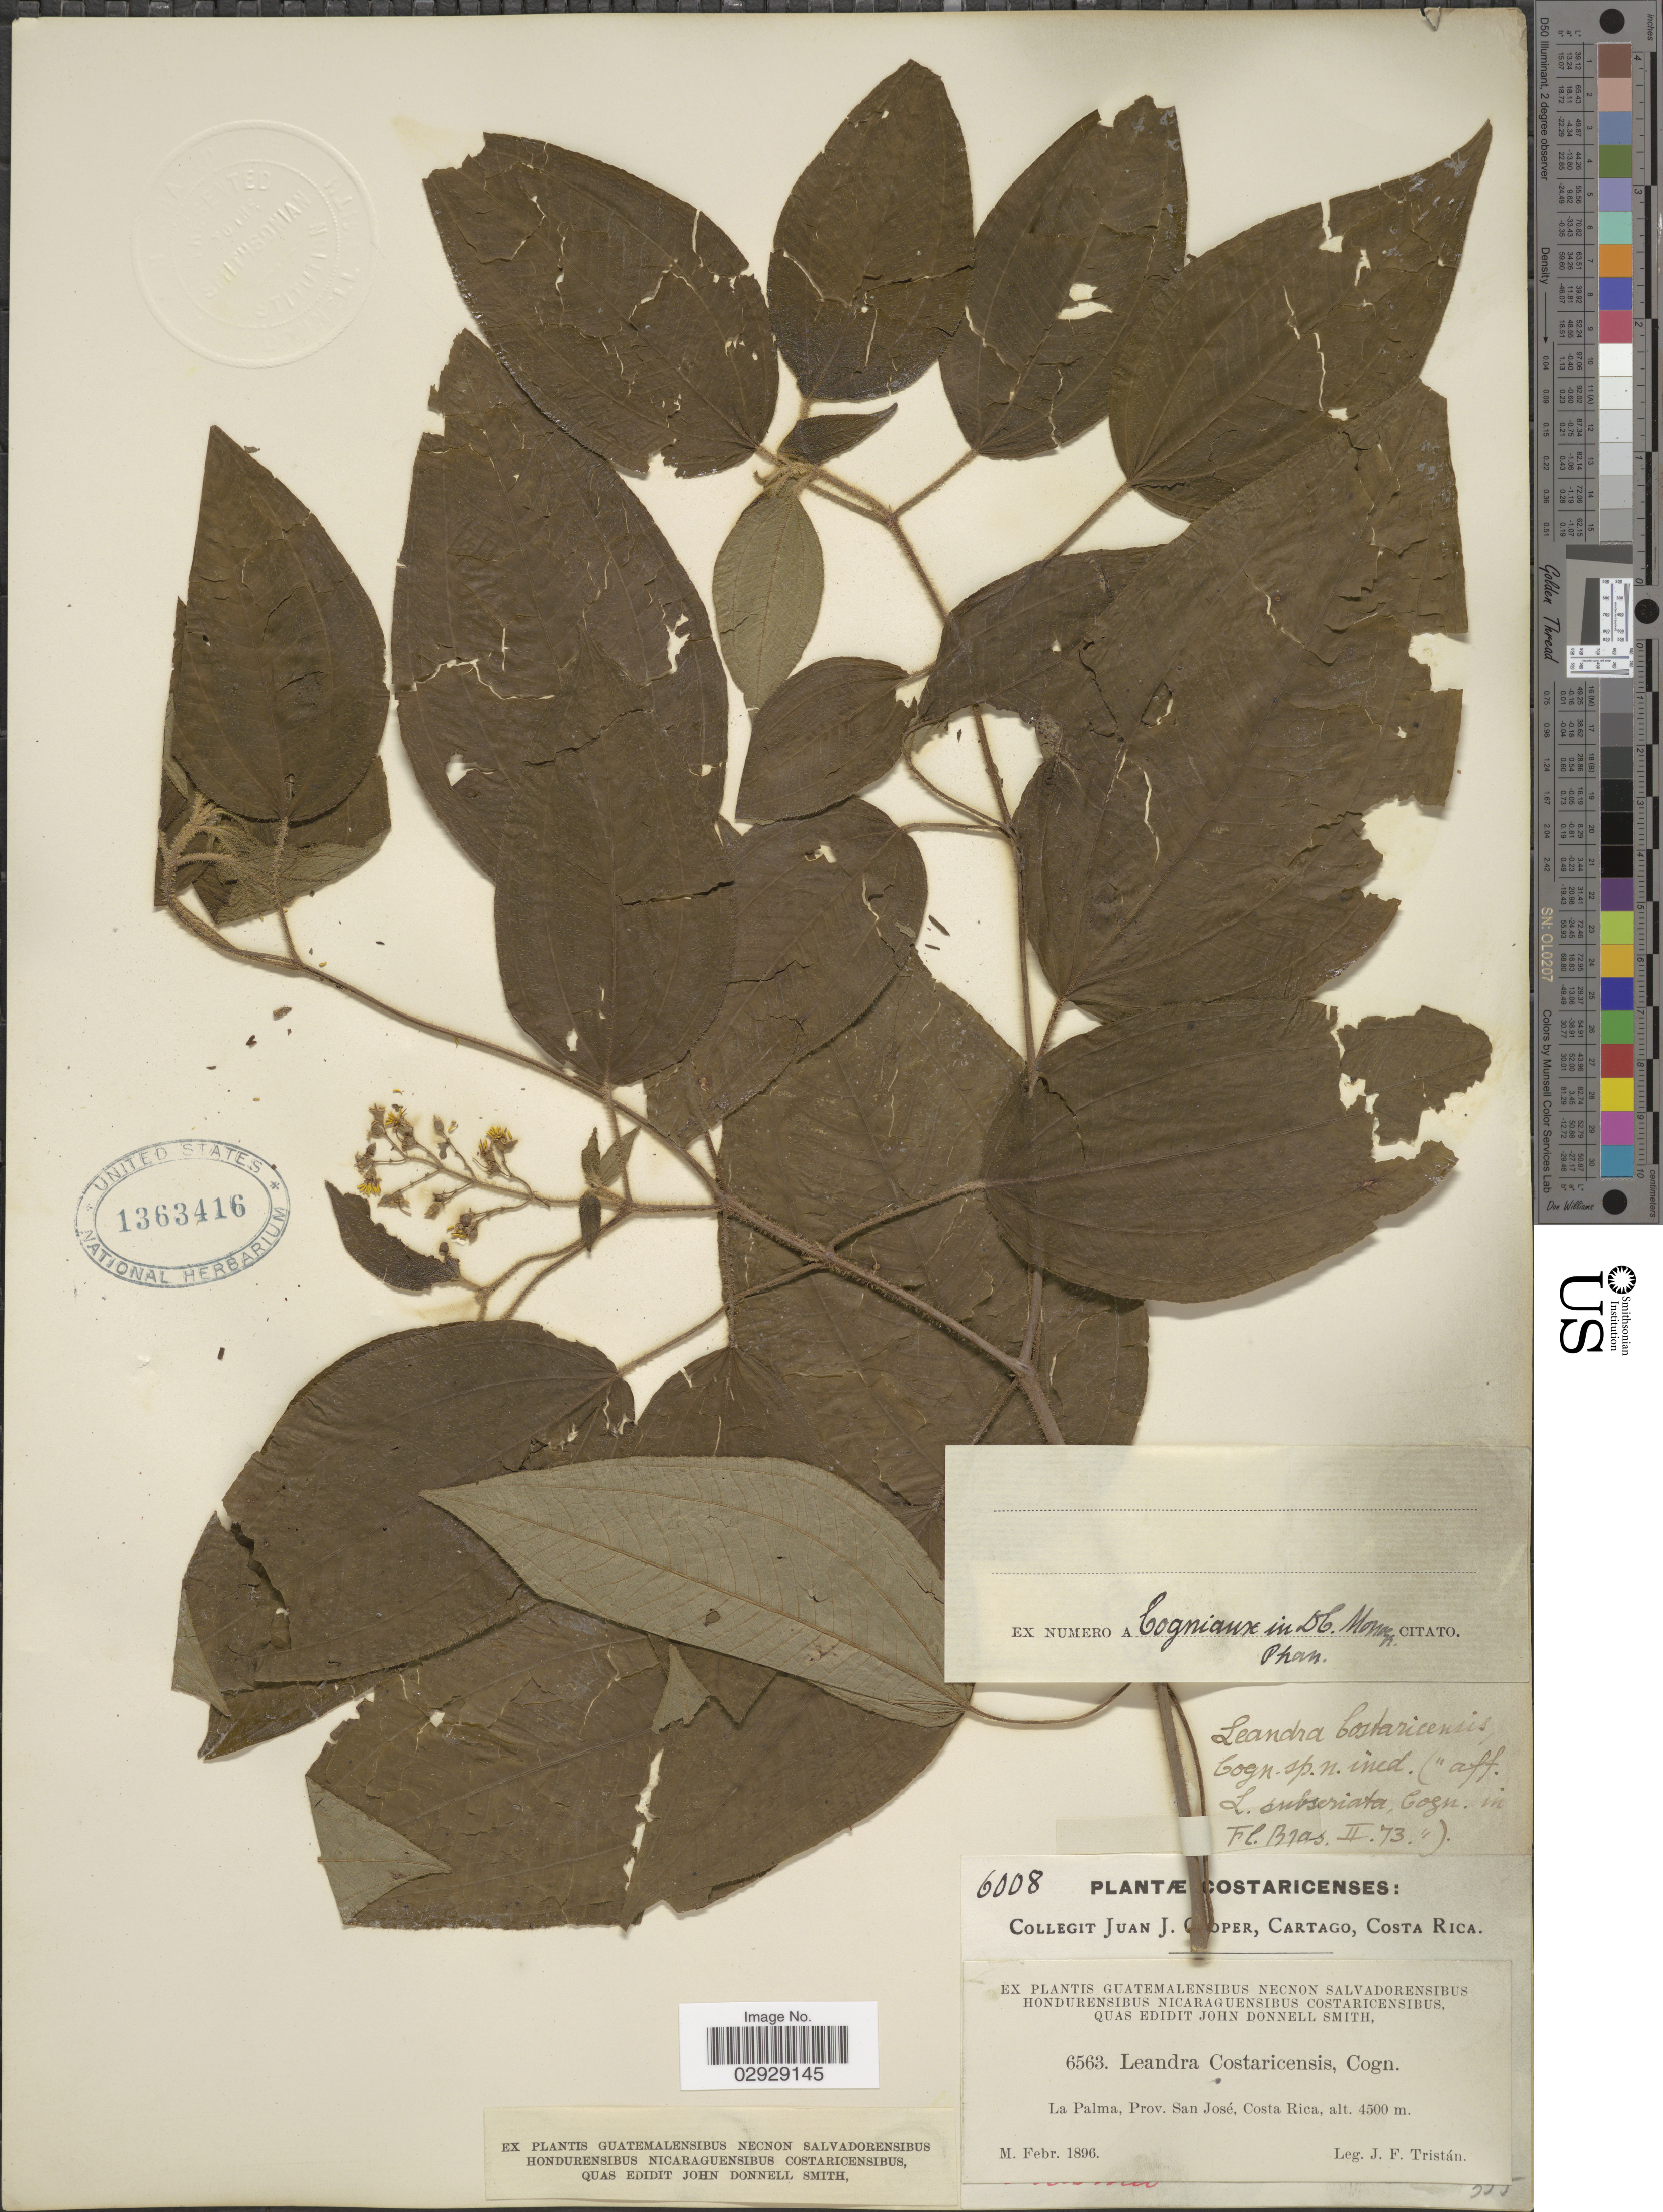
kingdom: Plantae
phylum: Tracheophyta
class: Magnoliopsida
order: Myrtales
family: Melastomataceae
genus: Leandra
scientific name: Leandra costaricensis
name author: Cogn.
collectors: J. Tristán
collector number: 6563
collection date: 1896-02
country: Costa Rica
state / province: San José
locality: La Palma.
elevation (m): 4500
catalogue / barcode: US 1363416